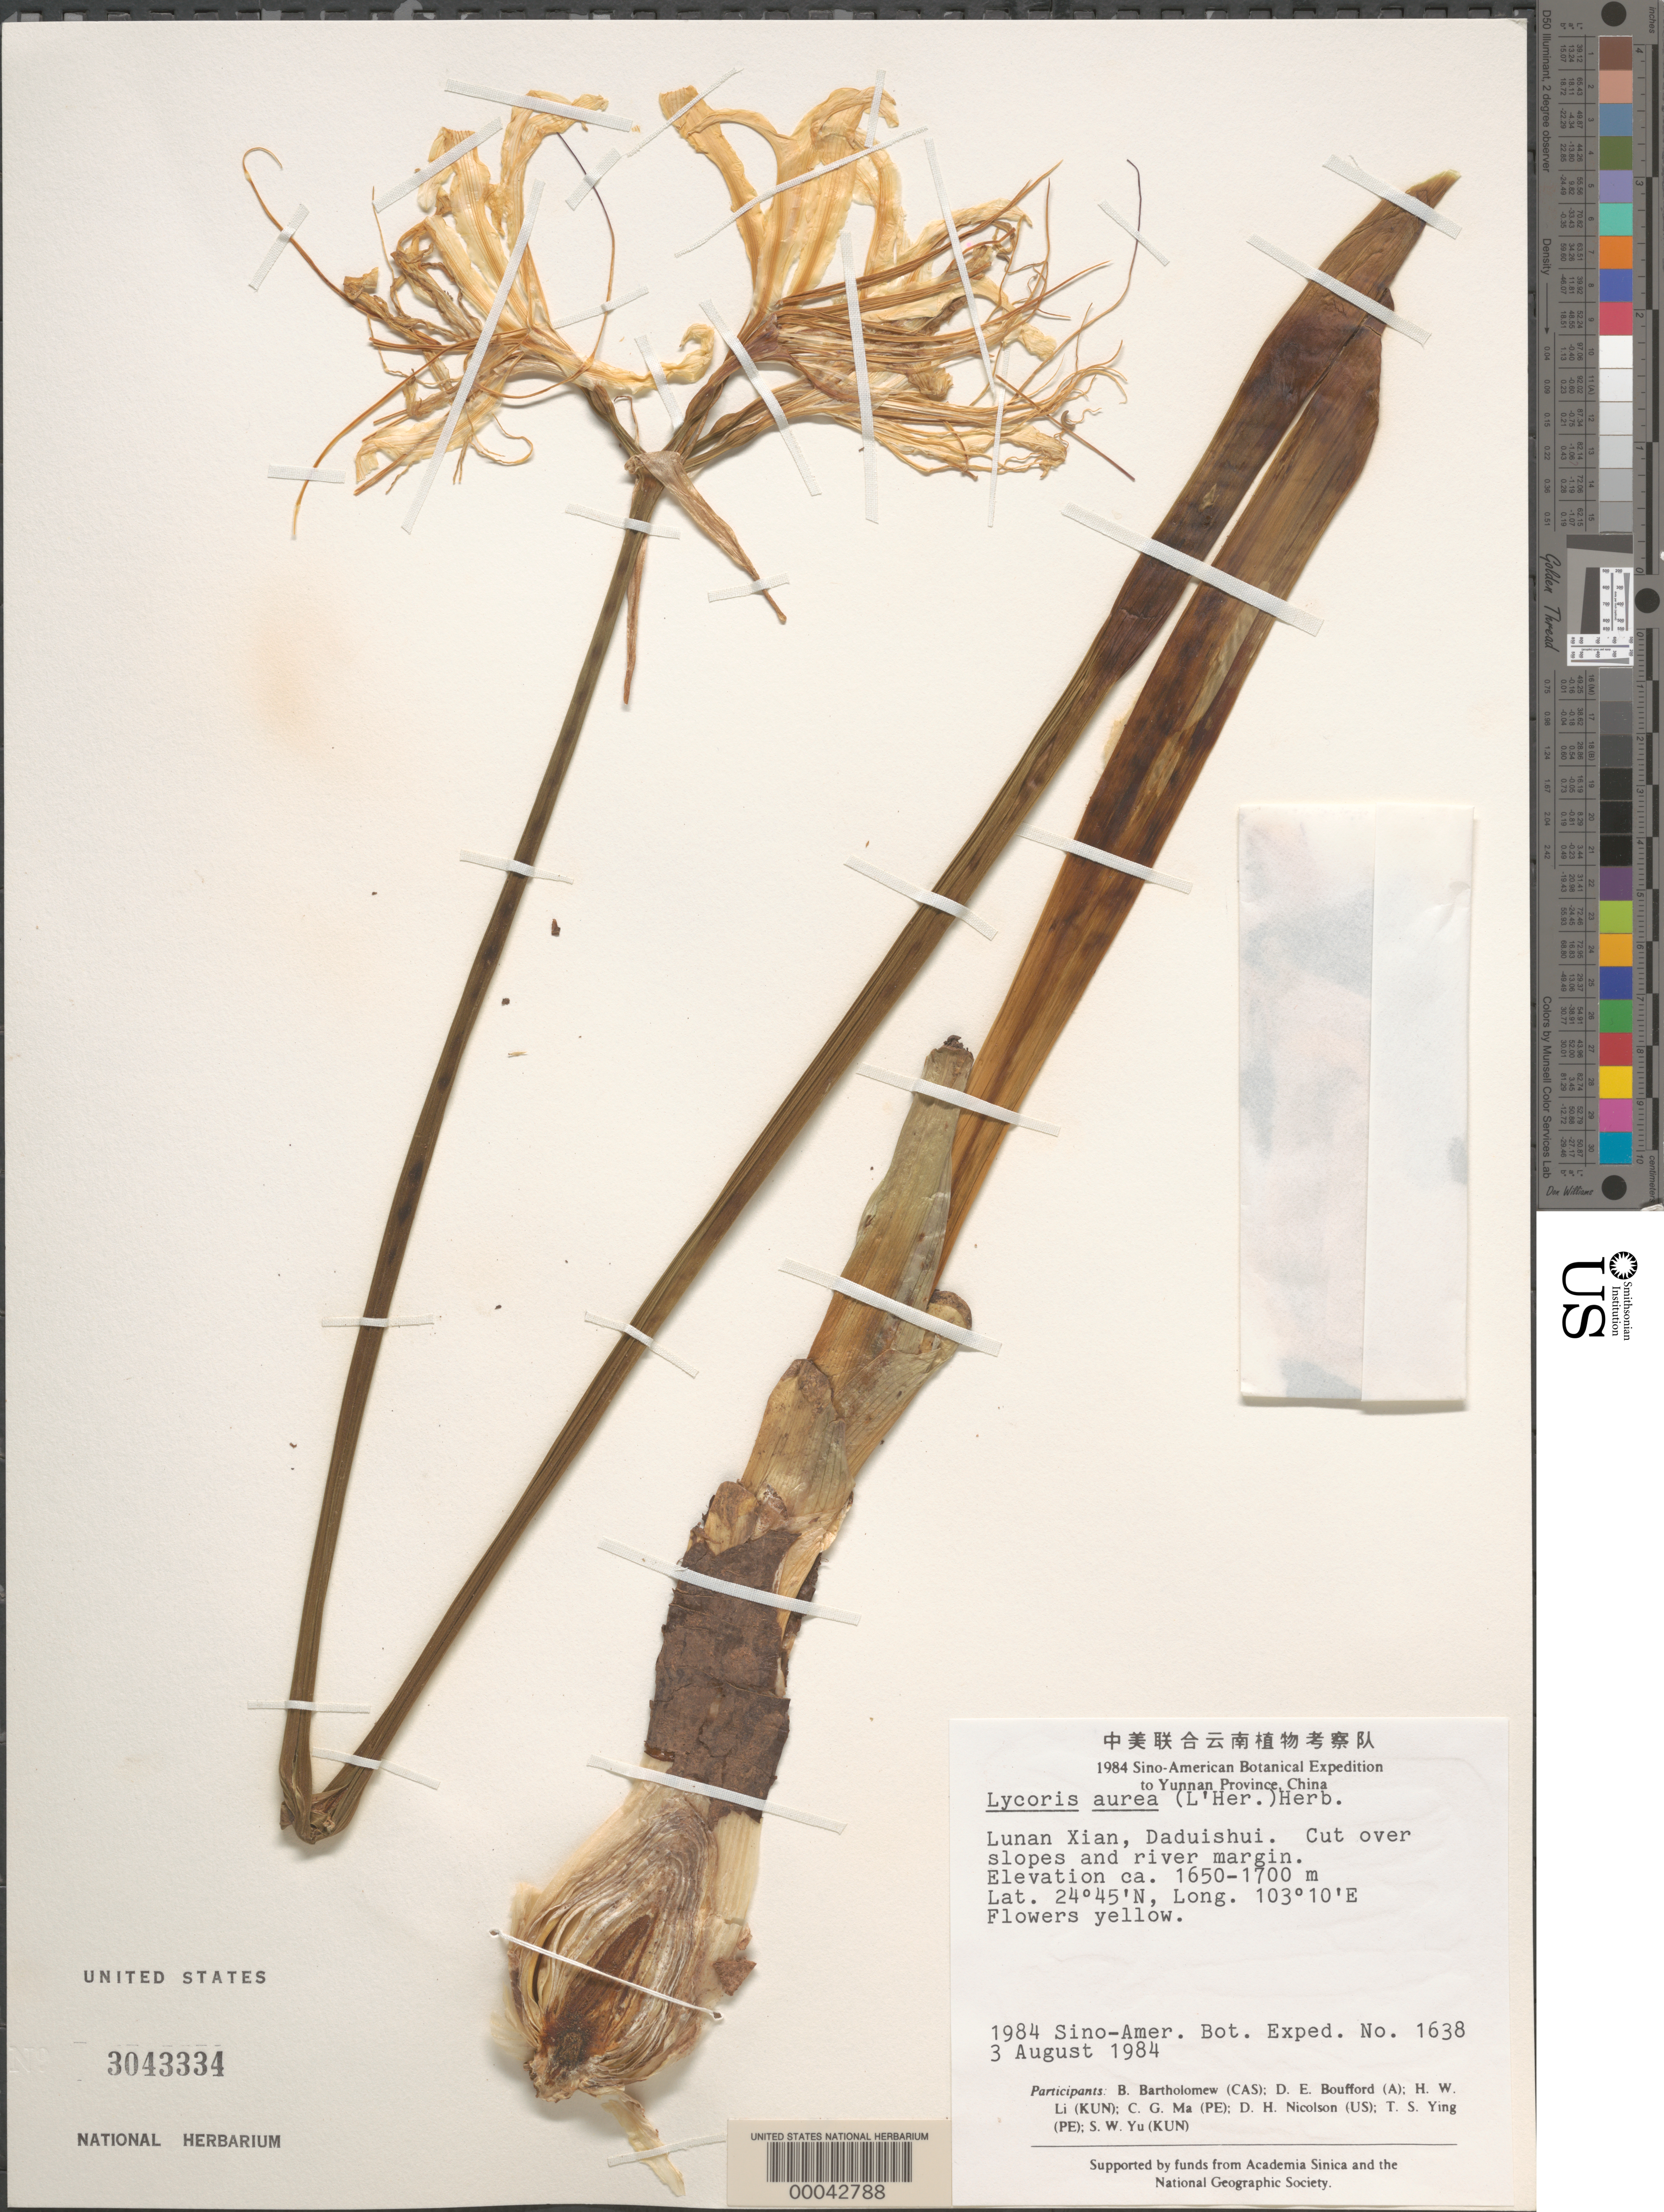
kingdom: Plantae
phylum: Tracheophyta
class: Liliopsida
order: Asparagales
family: Amaryllidaceae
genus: Lycoris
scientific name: Lycoris aurea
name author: Herb.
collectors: B. M. Bartholomew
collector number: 1638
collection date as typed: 03 Aug 1984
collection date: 1984-08-03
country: China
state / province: Yunnan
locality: Lunan xian, daduishui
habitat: Cut over slopes and river margin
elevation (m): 1650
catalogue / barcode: US 3043334